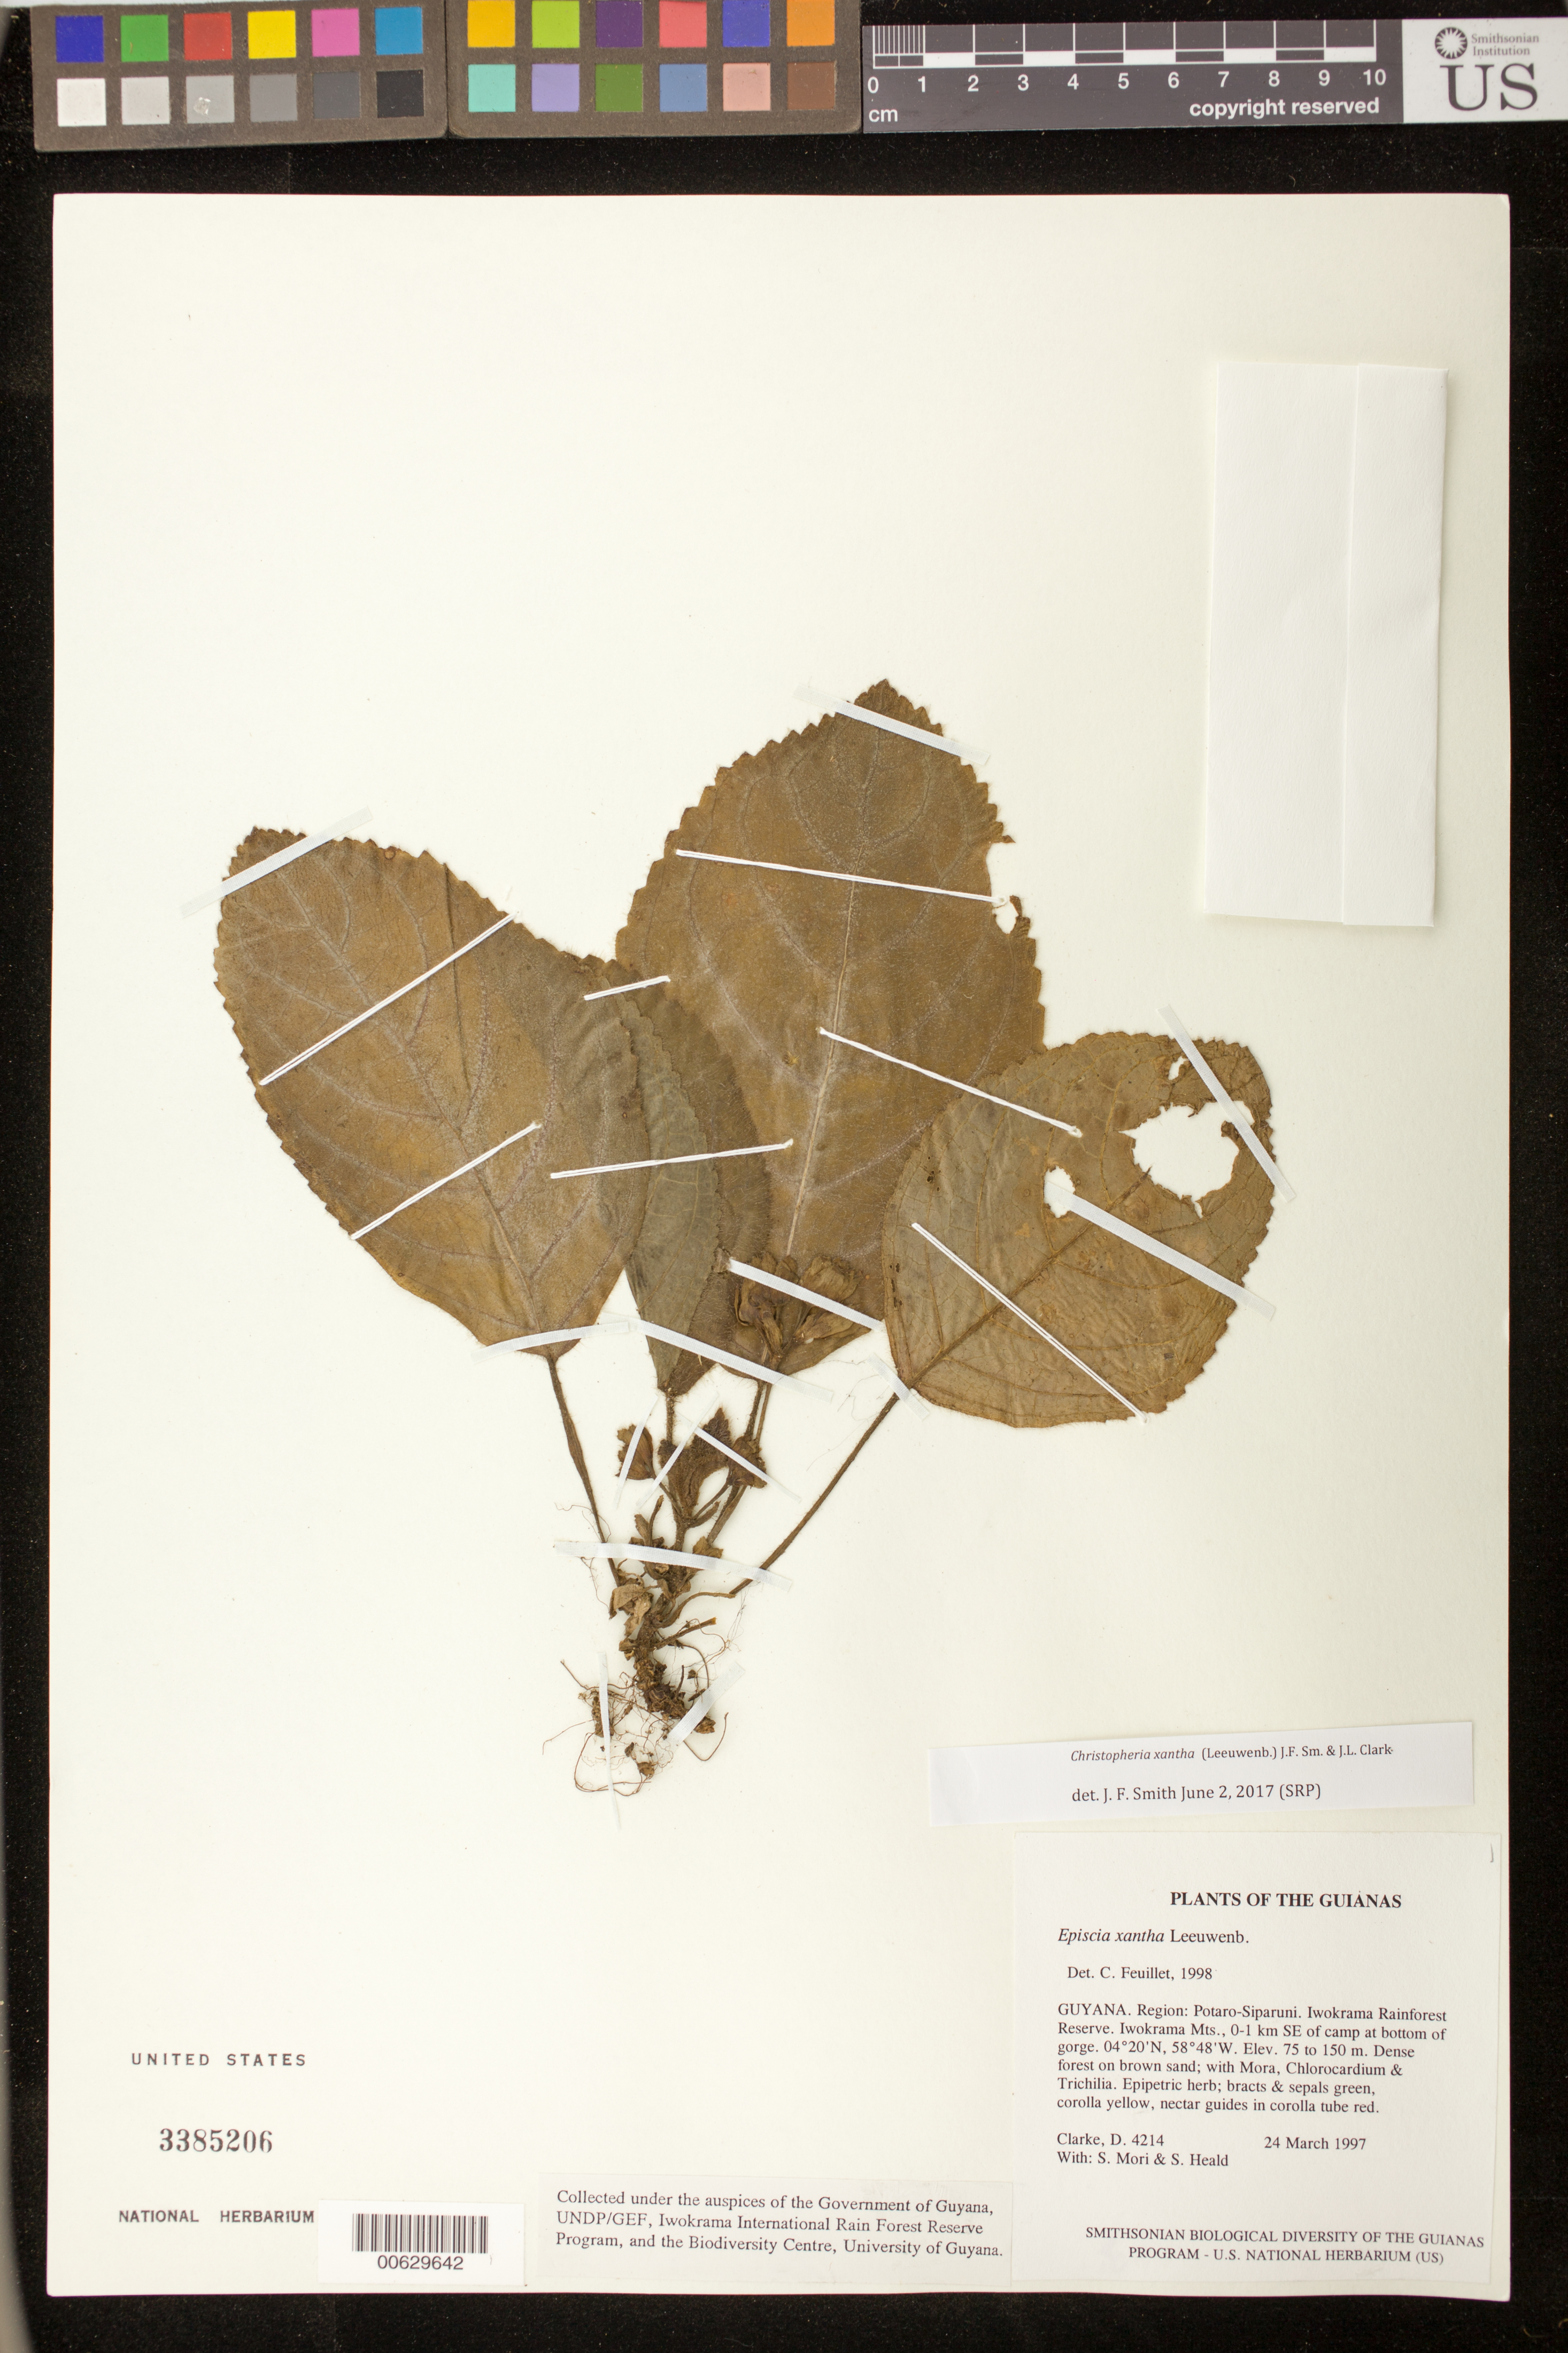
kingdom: Plantae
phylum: Tracheophyta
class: Magnoliopsida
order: Lamiales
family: Gesneriaceae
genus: Christopheria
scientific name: Christopheria xantha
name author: (Leeuwenb.) J.F. Sm. & J.L. Clark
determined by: Smith, J. F.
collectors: H. D. Clarke, S. Mori & S. Heald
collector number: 4214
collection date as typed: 24 Mar 1997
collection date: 1997-03-24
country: Guyana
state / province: Potaro-Siparuni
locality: Iwokrama Rainforest Reserve; Iwokrama Mts., 0-1 km SE of camp at bottom of gorge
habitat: Dense forest on brown sand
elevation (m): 75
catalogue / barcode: US 3385206